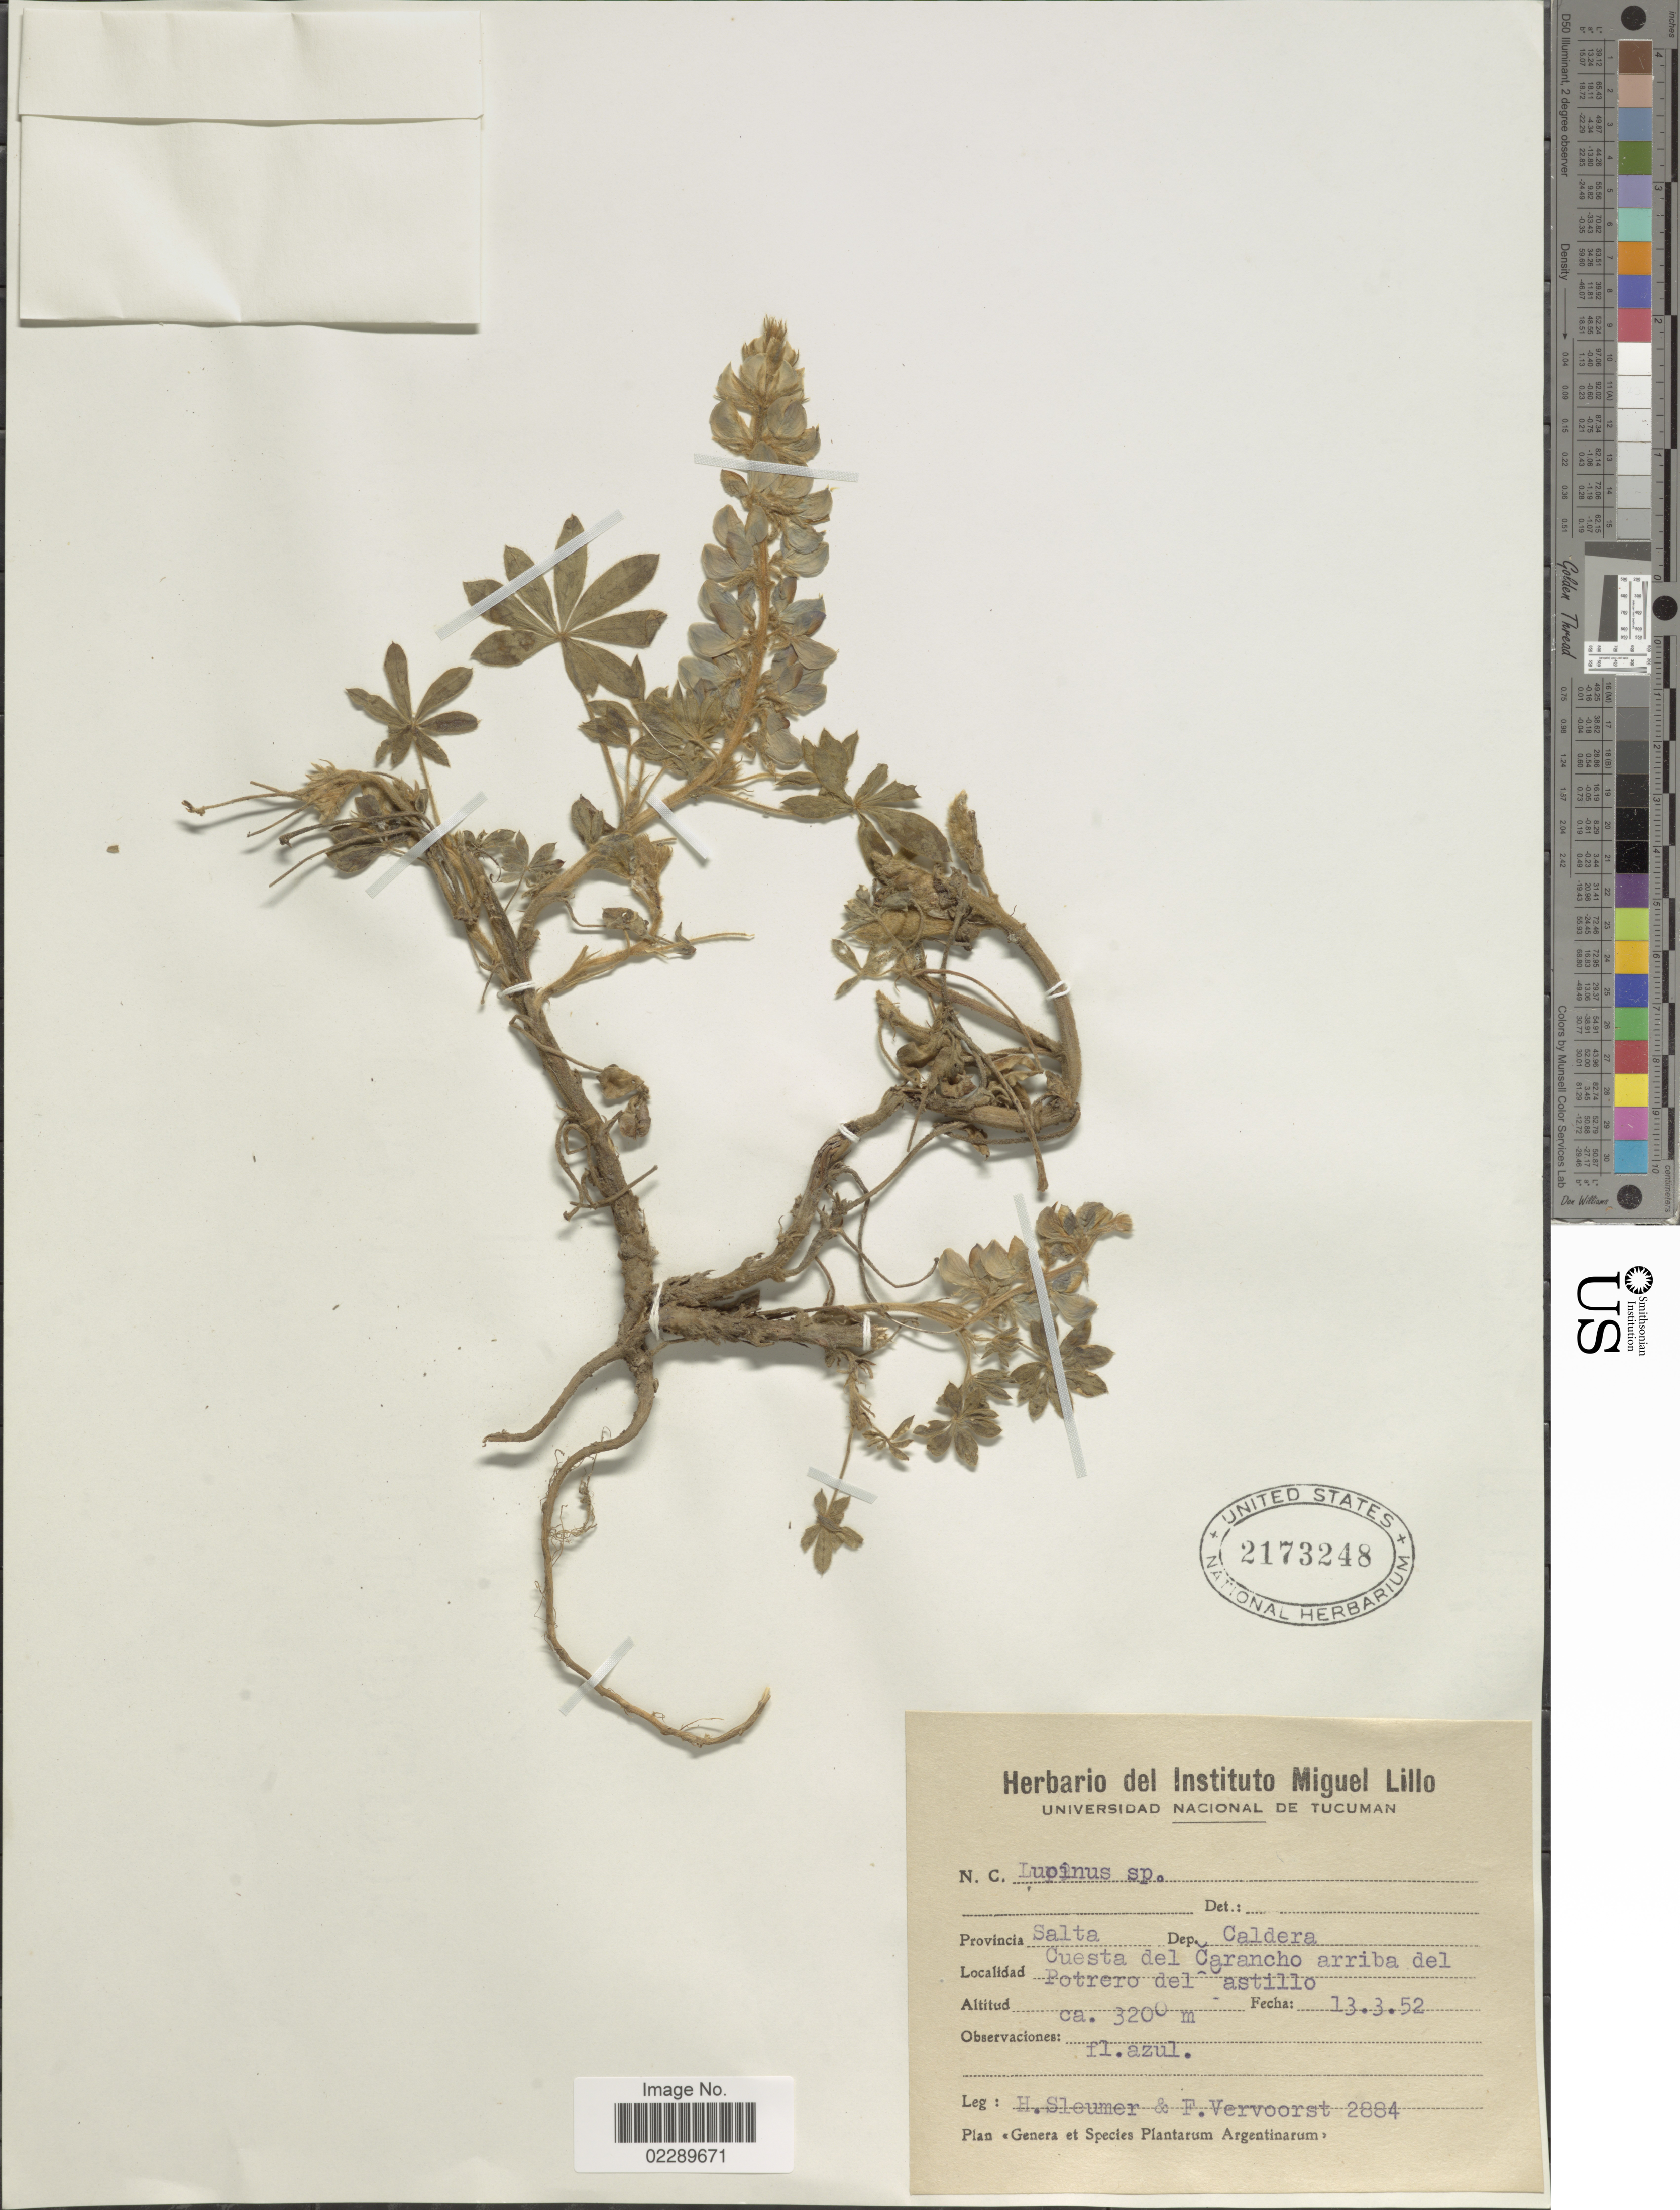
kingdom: Plantae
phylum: Tracheophyta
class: Magnoliopsida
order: Fabales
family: Fabaceae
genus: Lupinus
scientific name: Lupinus sp.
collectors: H. O. Sleumer & F. Vervoorst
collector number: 2284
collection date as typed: Transcribed d/m/y: 13/3/52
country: Argentina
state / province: Salta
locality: Provincia Salta. Dep. Caldera. Cuesta del Carancho arriba del Potrero del Castillo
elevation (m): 3200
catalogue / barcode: US 2173248